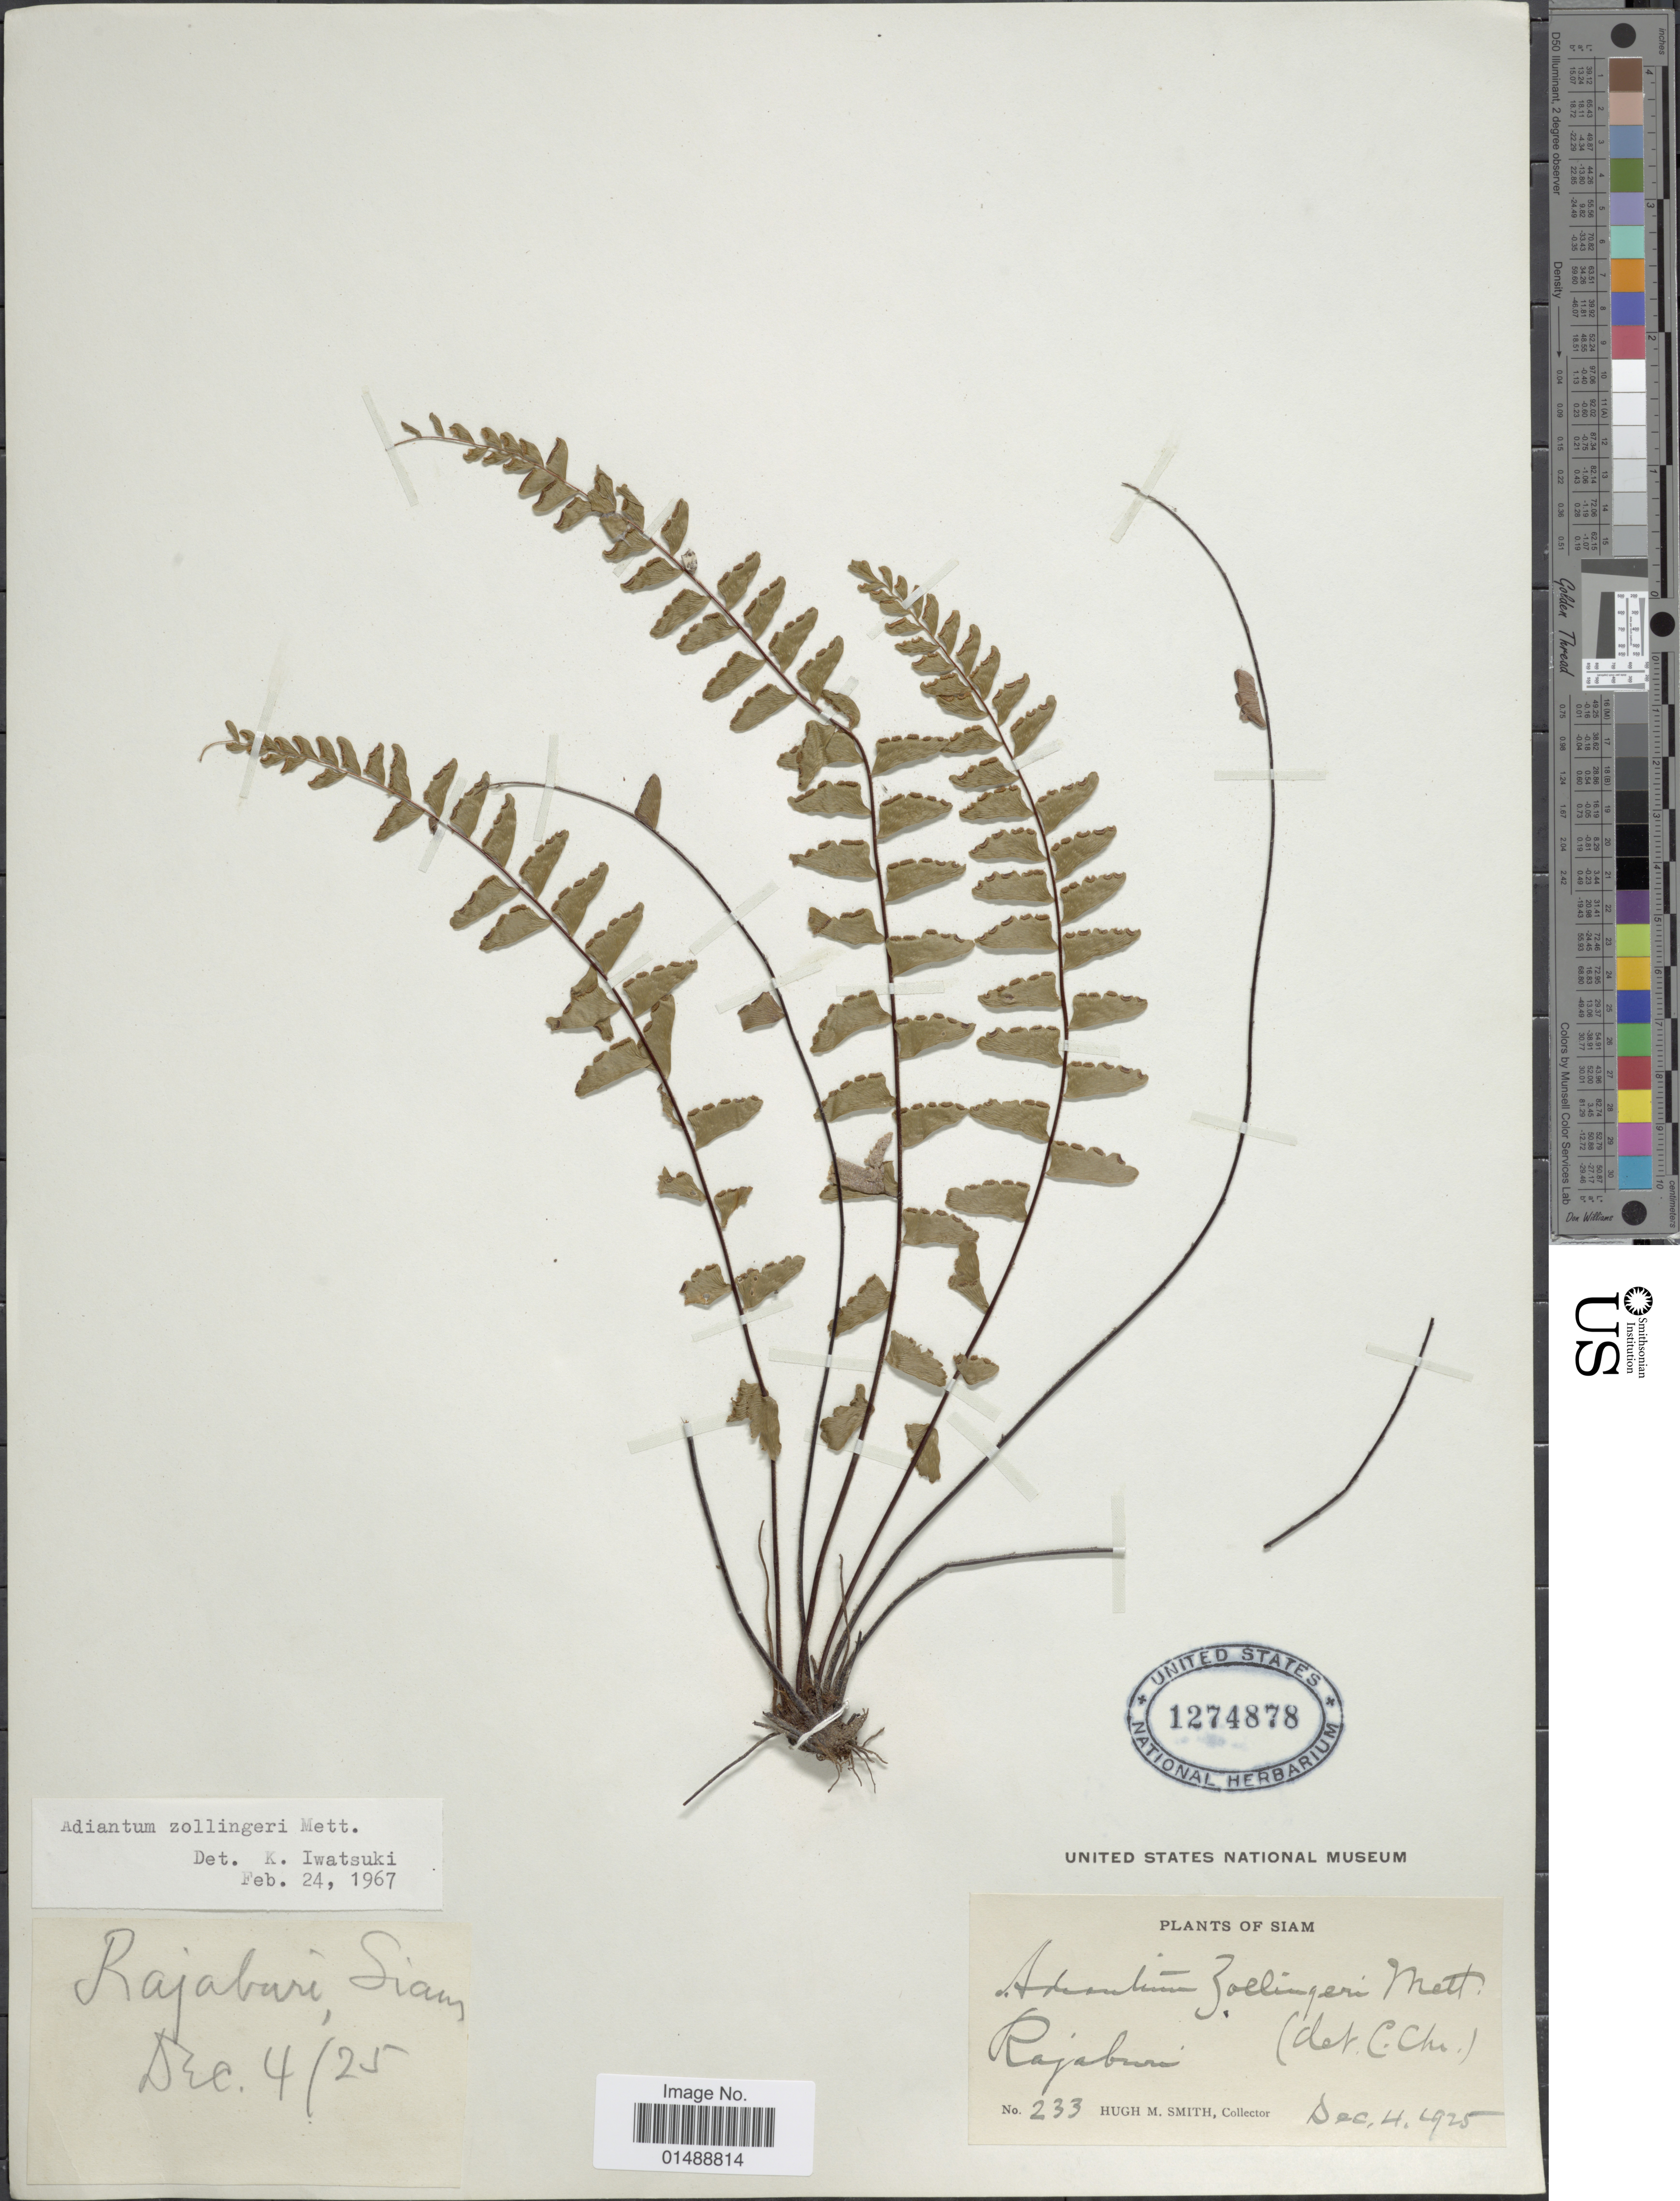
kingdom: Plantae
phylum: Tracheophyta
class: Polypodiopsida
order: Polypodiales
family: Pteridaceae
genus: Adiantum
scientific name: Adiantum zollingeri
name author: Mett. ex Kuhn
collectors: H. M. Smith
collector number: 233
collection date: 1925-12-04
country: Thailand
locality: Rajaburi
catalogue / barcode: US 1274878